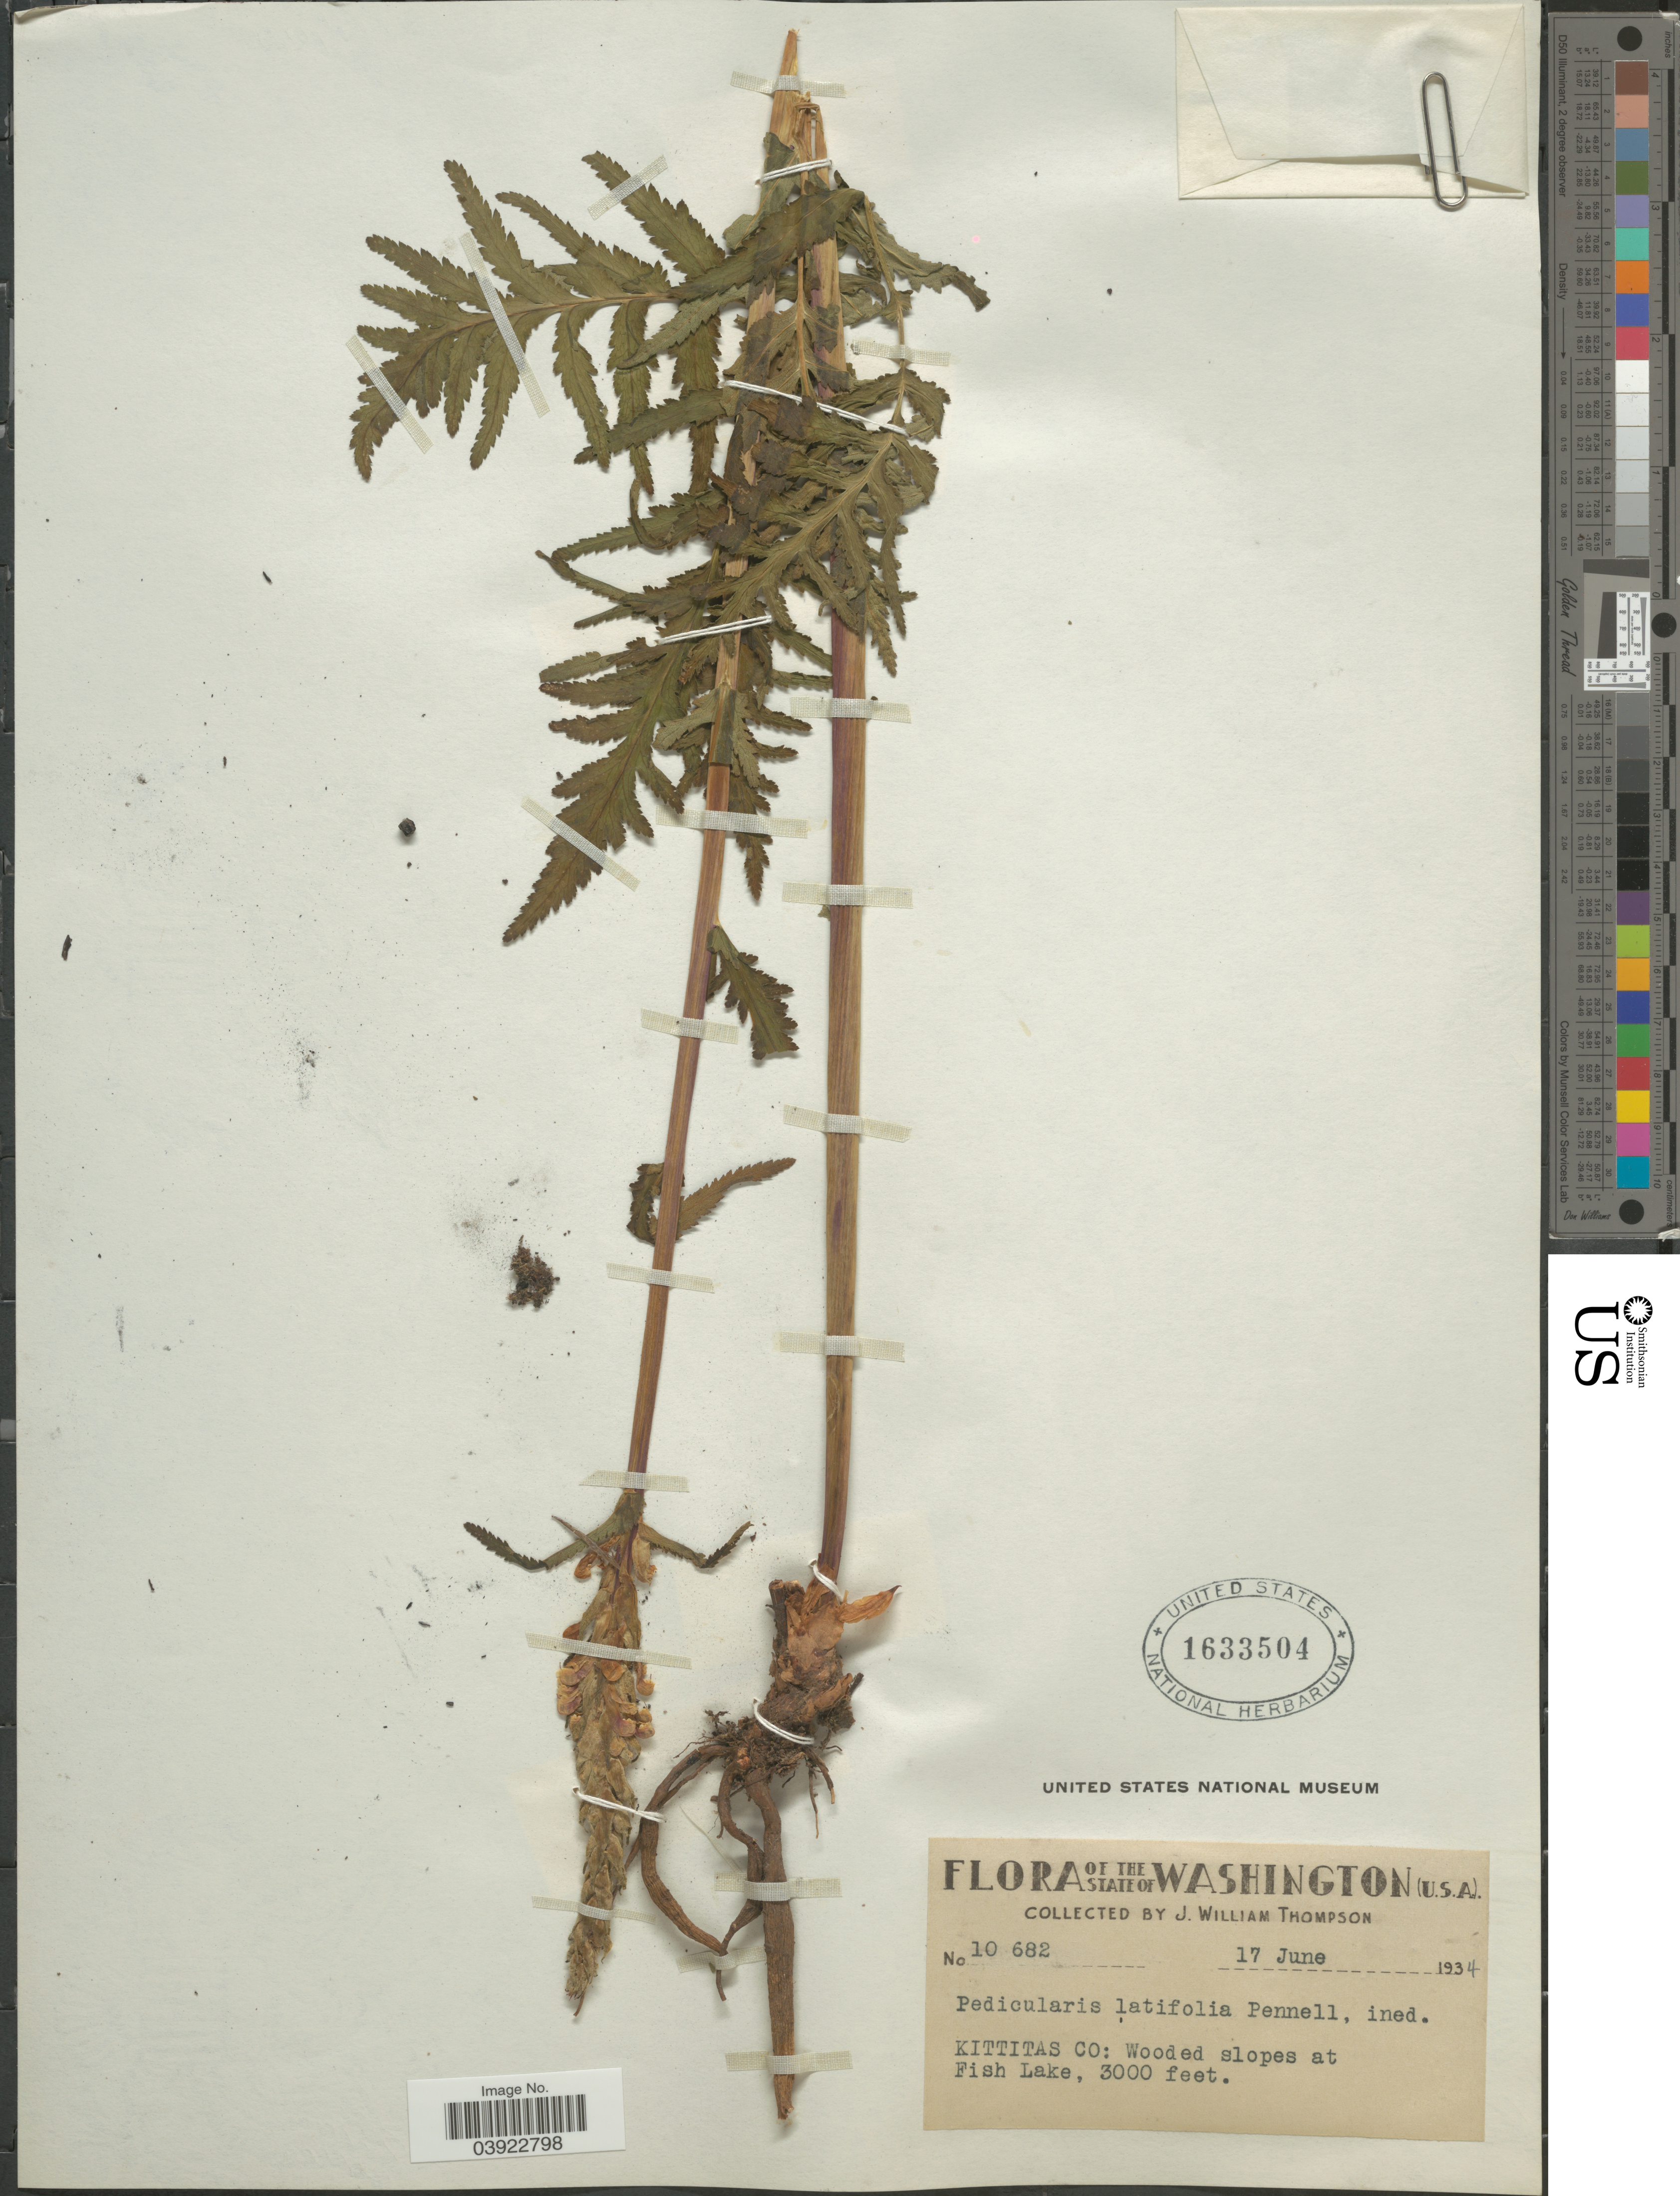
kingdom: Plantae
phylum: Tracheophyta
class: Magnoliopsida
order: Lamiales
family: Orobanchaceae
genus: Pedicularis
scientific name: Pedicularis latifolia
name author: Pennell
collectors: J. W. Thompson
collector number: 10682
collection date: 1934-06-17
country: United States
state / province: Washington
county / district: Kittitas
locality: Kittitas Co: Wooded slopes at Fish Lake.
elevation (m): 914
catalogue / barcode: US 1633504